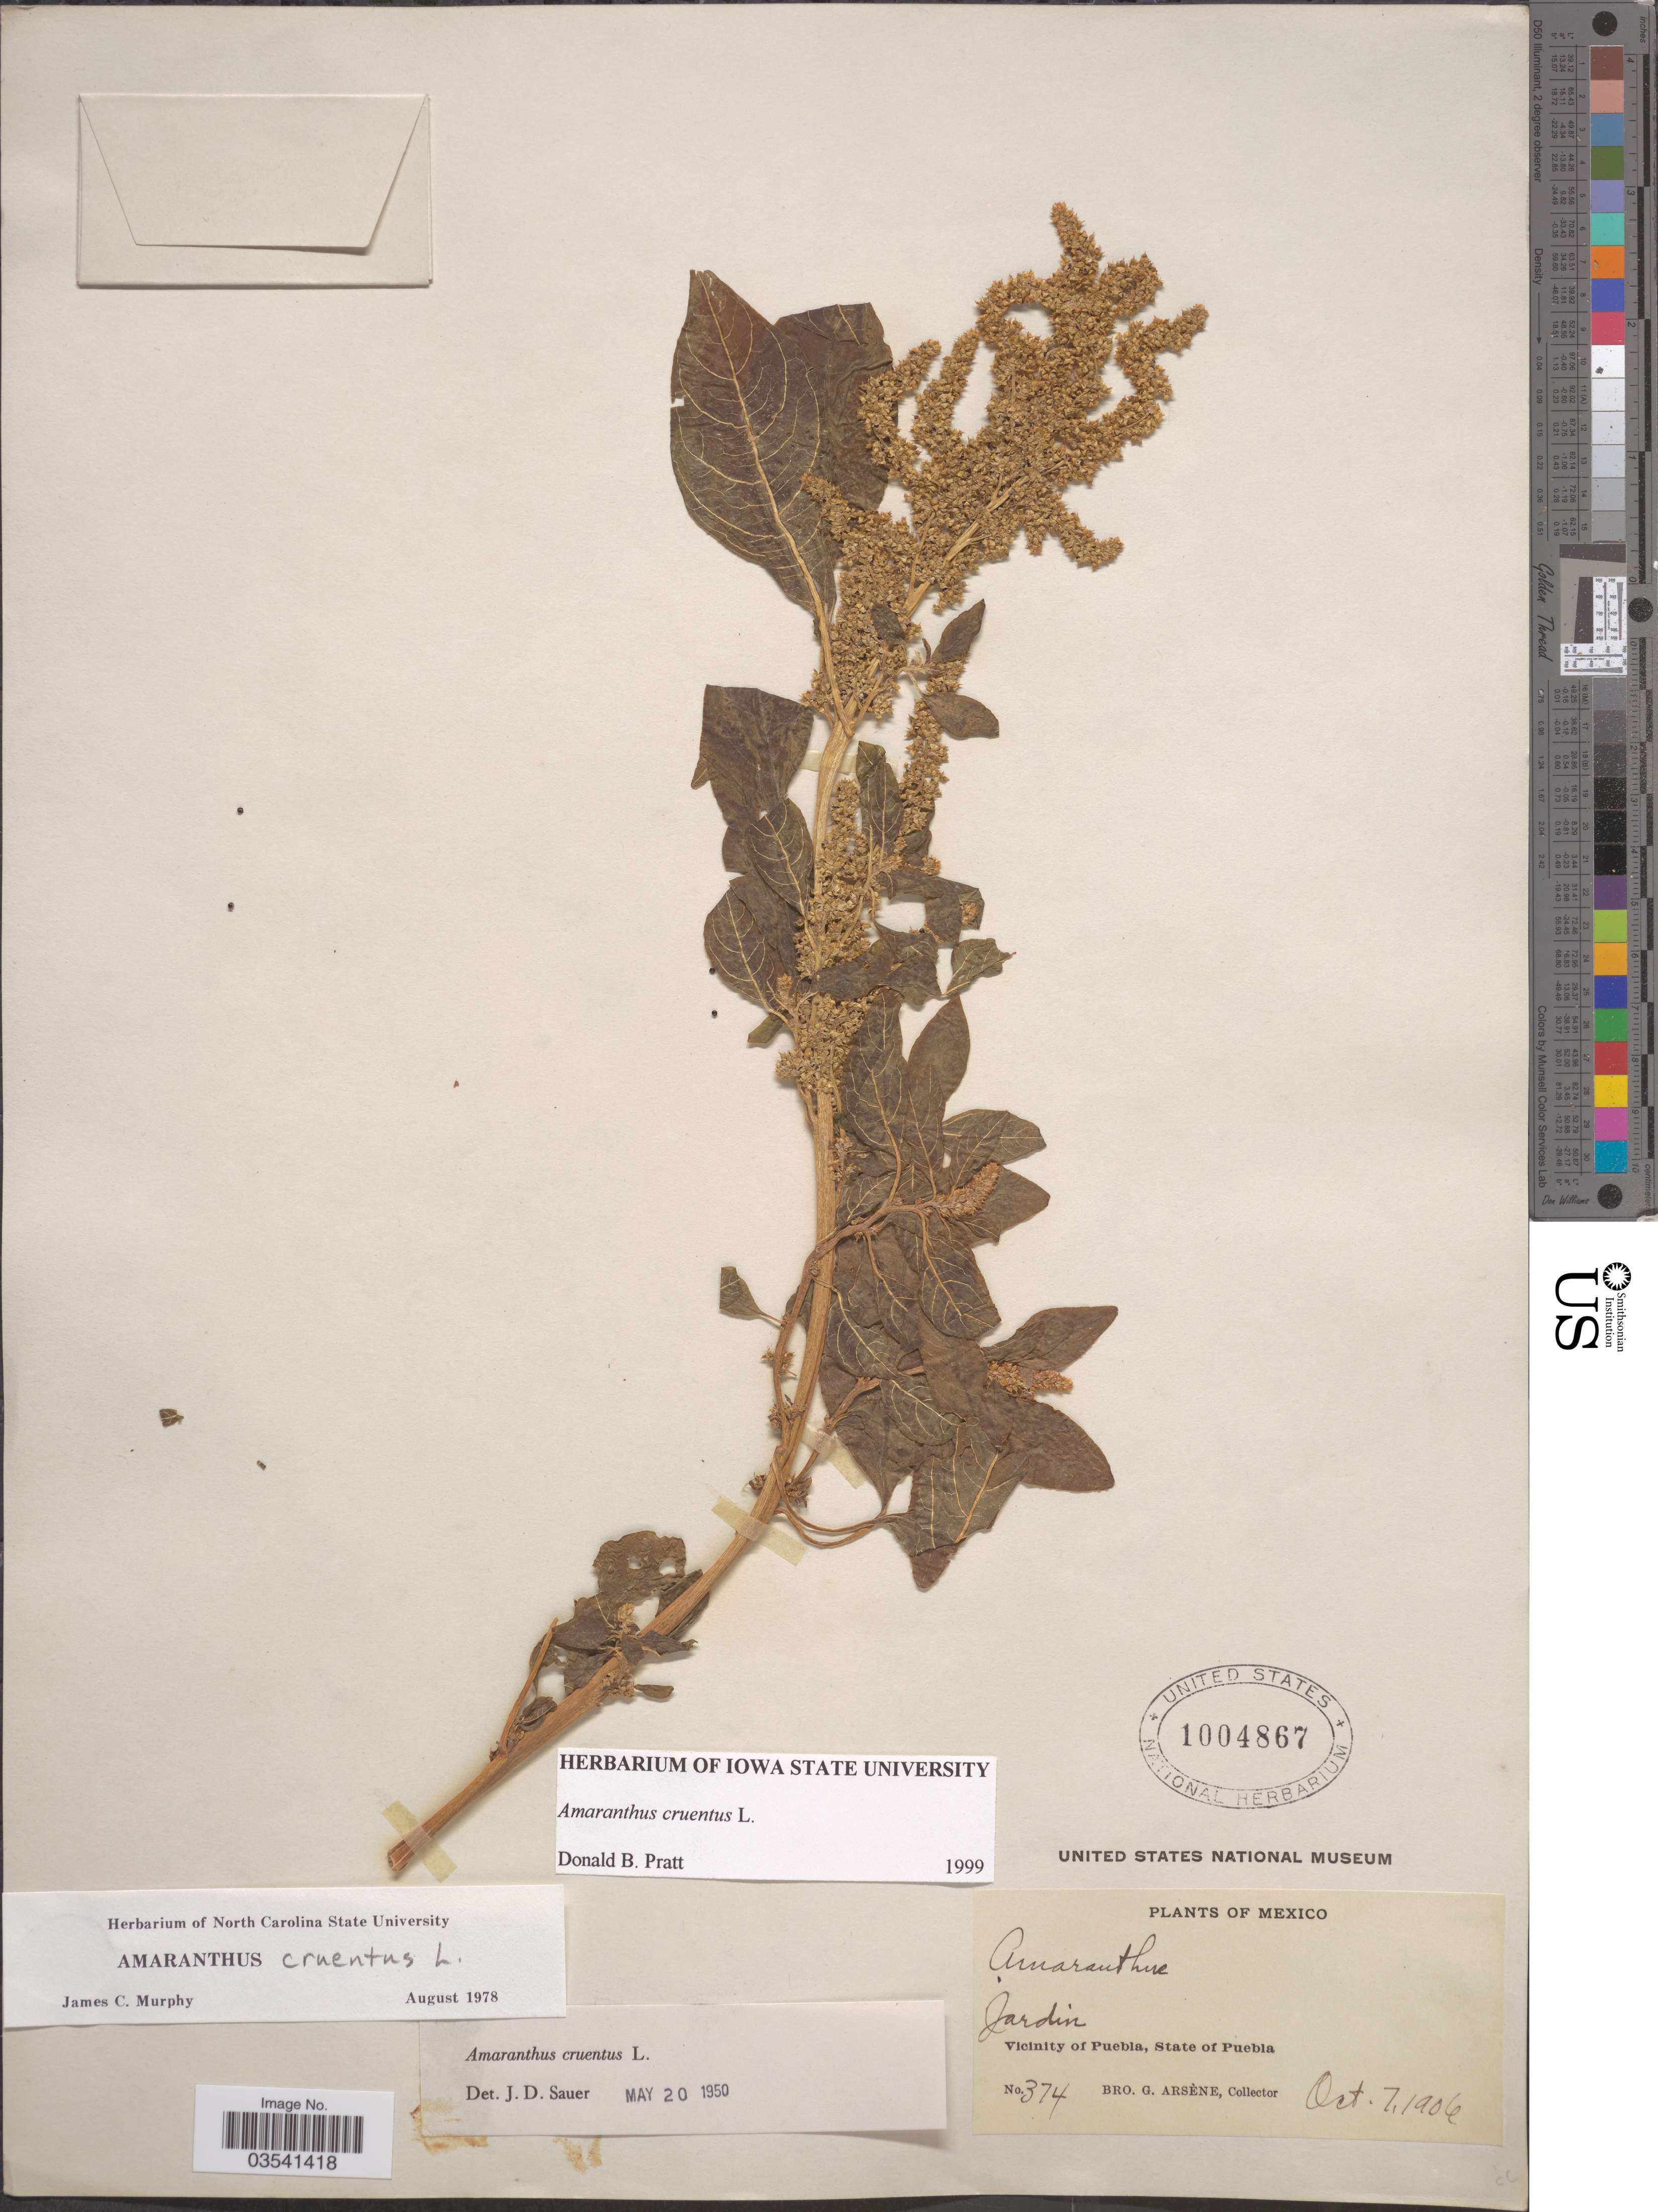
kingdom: Plantae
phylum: Tracheophyta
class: Magnoliopsida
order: Caryophyllales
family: Amaranthaceae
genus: Amaranthus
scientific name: Amaranthus cruentus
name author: L.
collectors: Bro. G. Arsène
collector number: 374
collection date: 1906-10-07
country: Mexico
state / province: Puebla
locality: Jardin. Vicinity of Puebla.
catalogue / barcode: US 1004867